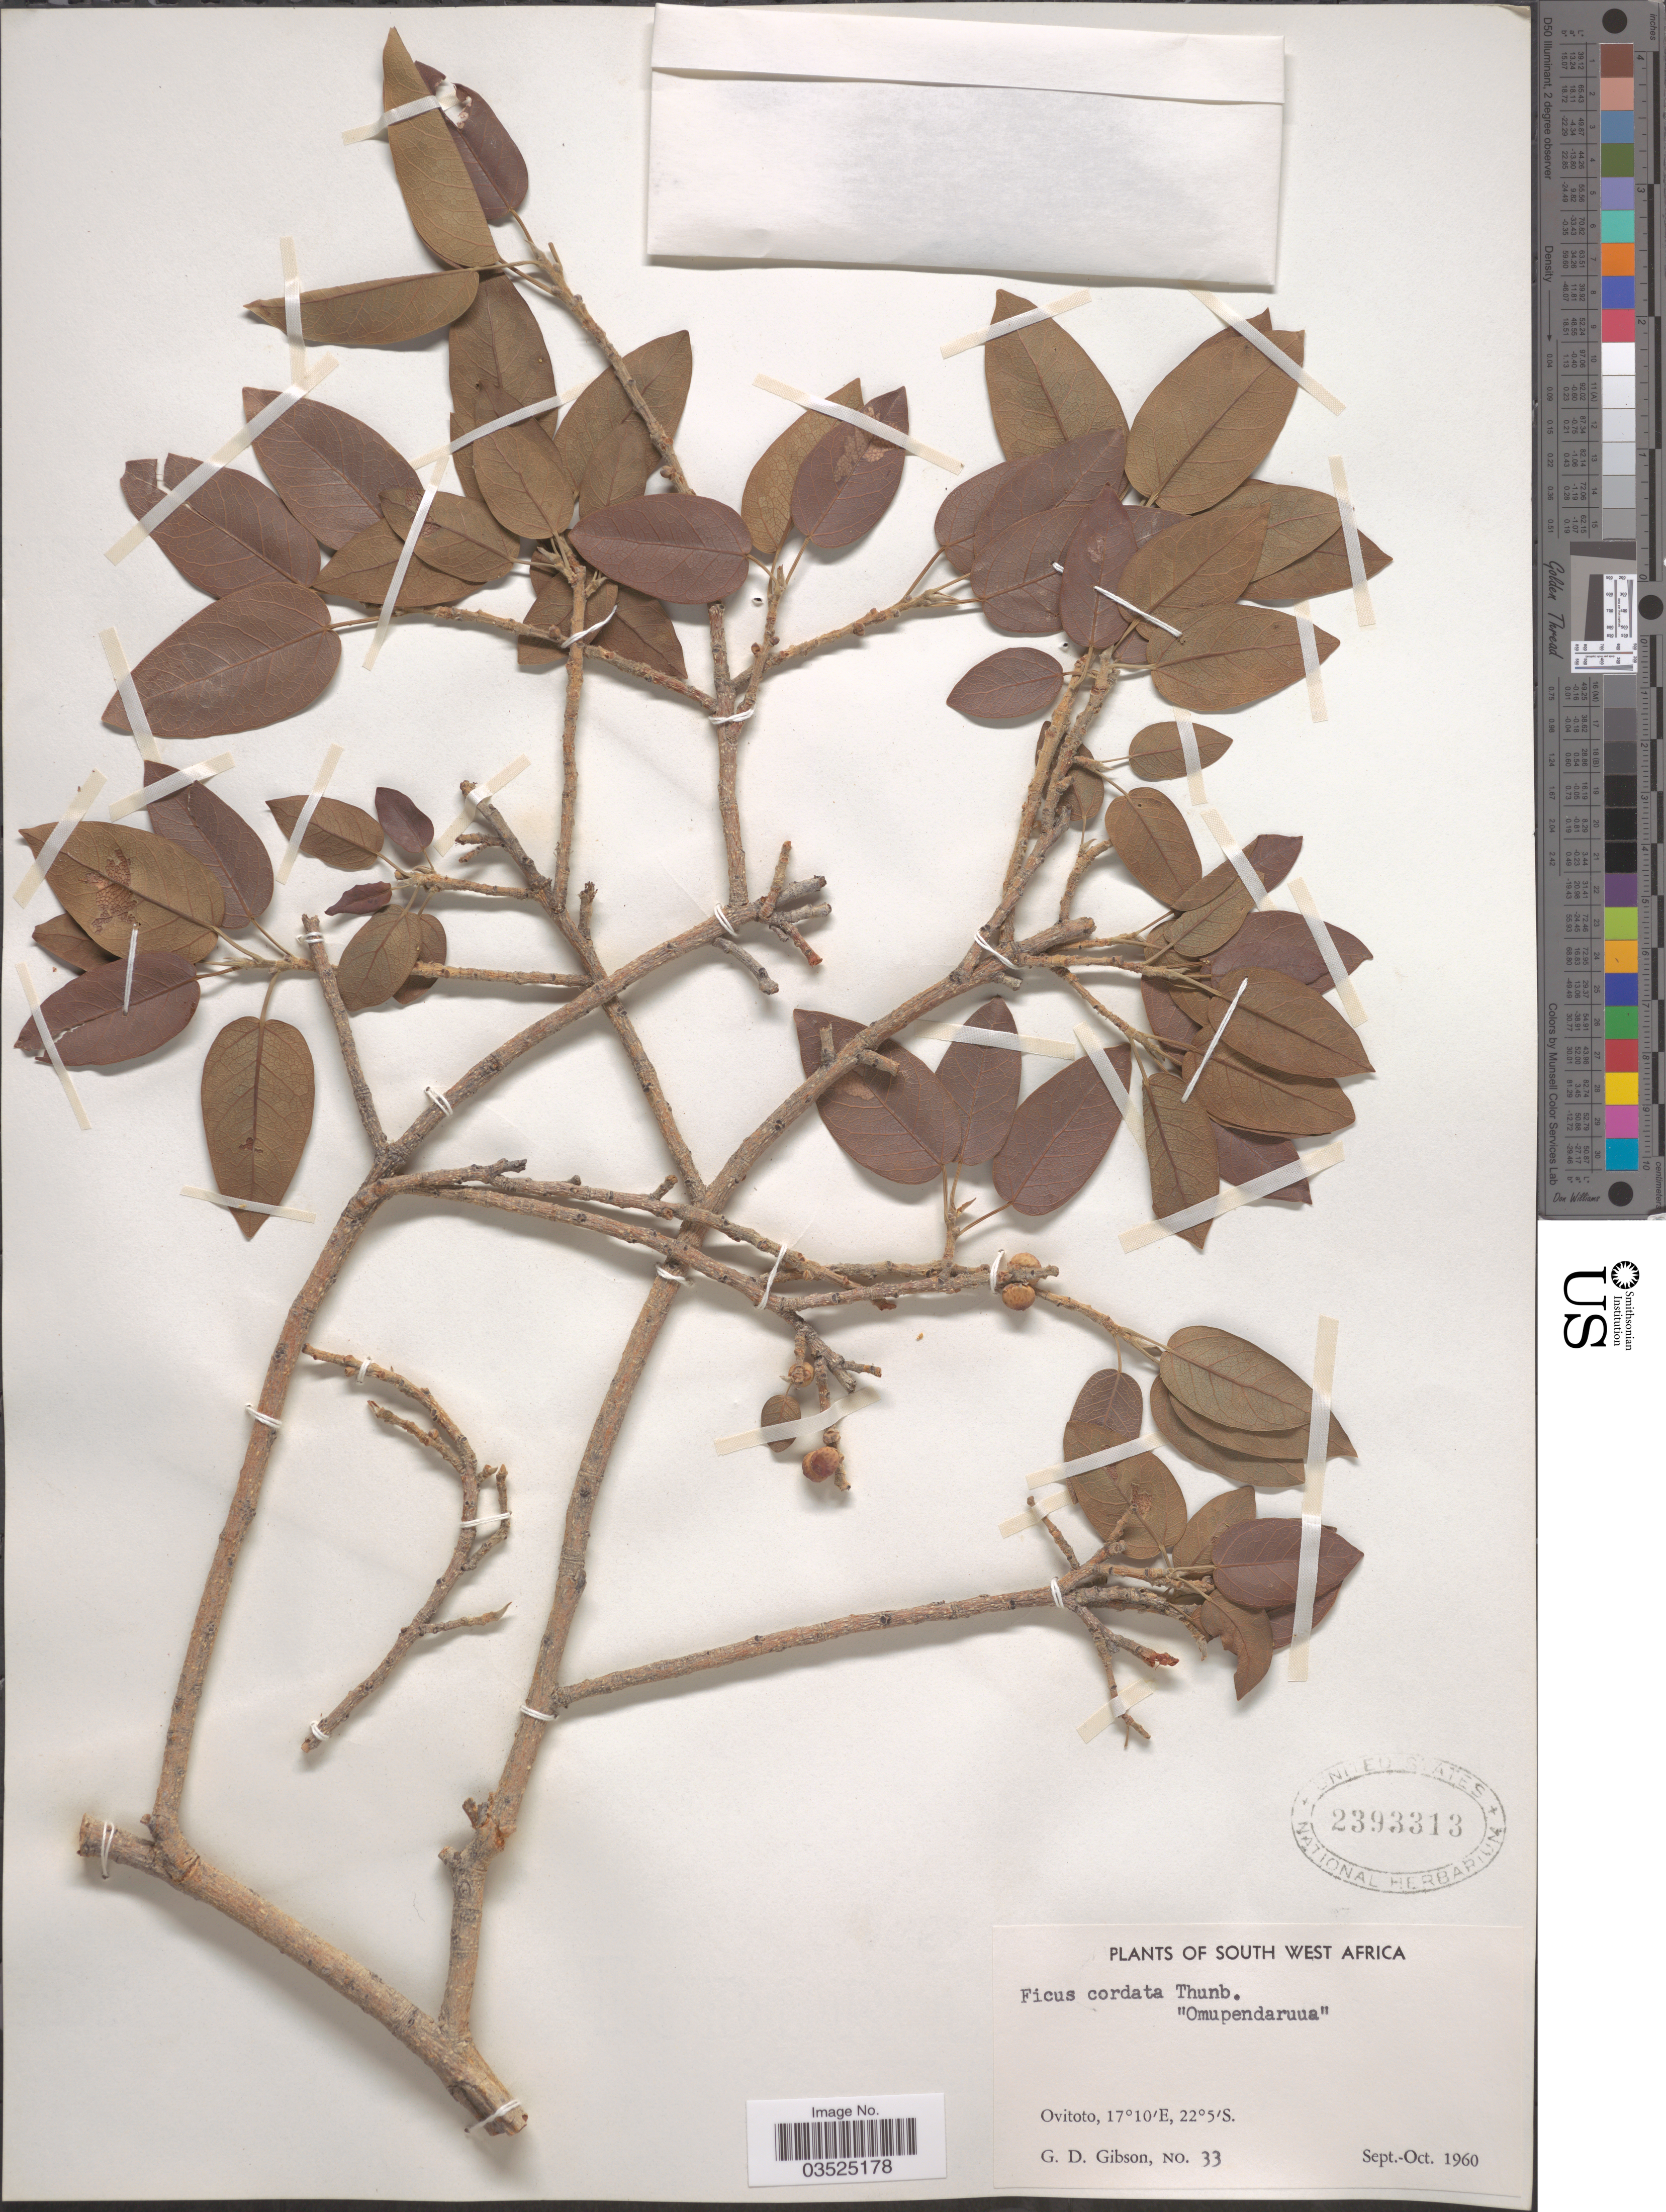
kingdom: Plantae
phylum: Tracheophyta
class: Magnoliopsida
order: Rosales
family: Moraceae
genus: Ficus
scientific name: Ficus cordata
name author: Thunb.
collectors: G. D. Gibson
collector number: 33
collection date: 1960-09/1960-10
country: Namibia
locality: South West Africa. Ovitoto.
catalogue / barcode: US 2393313